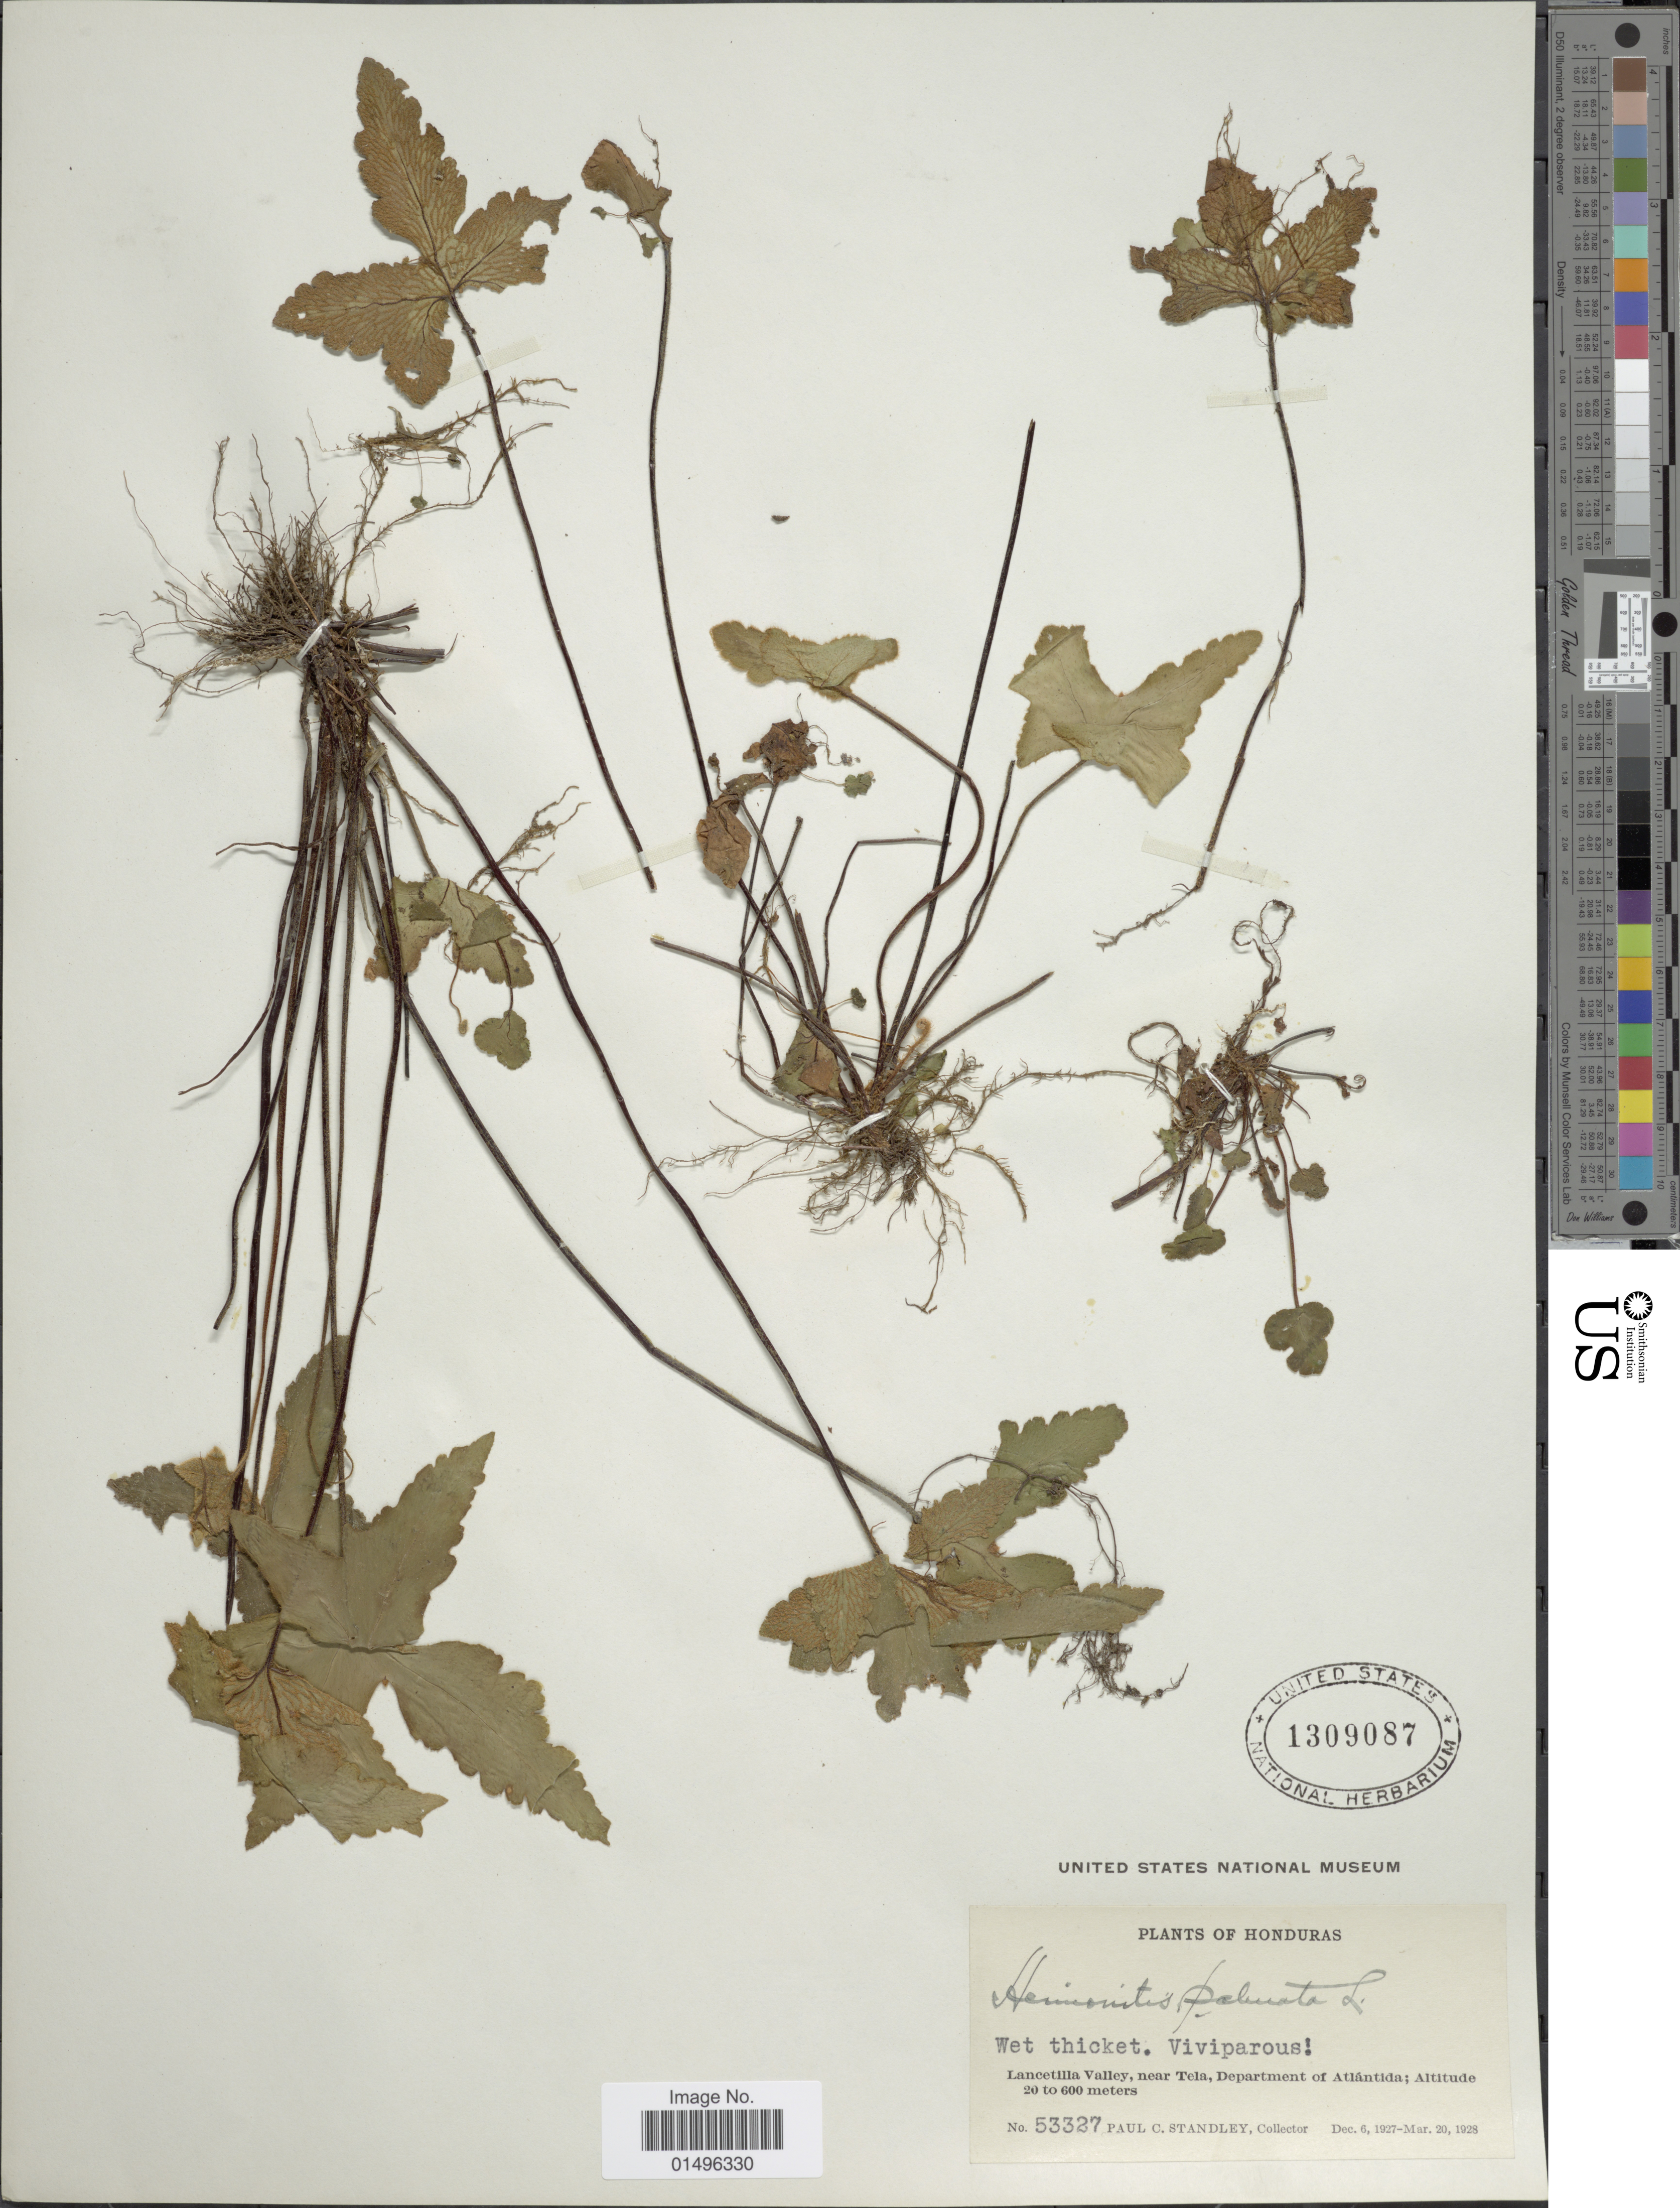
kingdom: Plantae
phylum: Tracheophyta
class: Polypodiopsida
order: Polypodiales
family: Pteridaceae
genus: Hemionitis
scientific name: Hemionitis palmata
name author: L.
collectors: P. C. Standley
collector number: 53327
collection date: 1927-12-06/1928-03-20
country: Honduras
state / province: Atlántida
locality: Honduras, Lancetilla Valley, near Tela, Department of Atlantida.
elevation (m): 20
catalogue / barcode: US 1309087